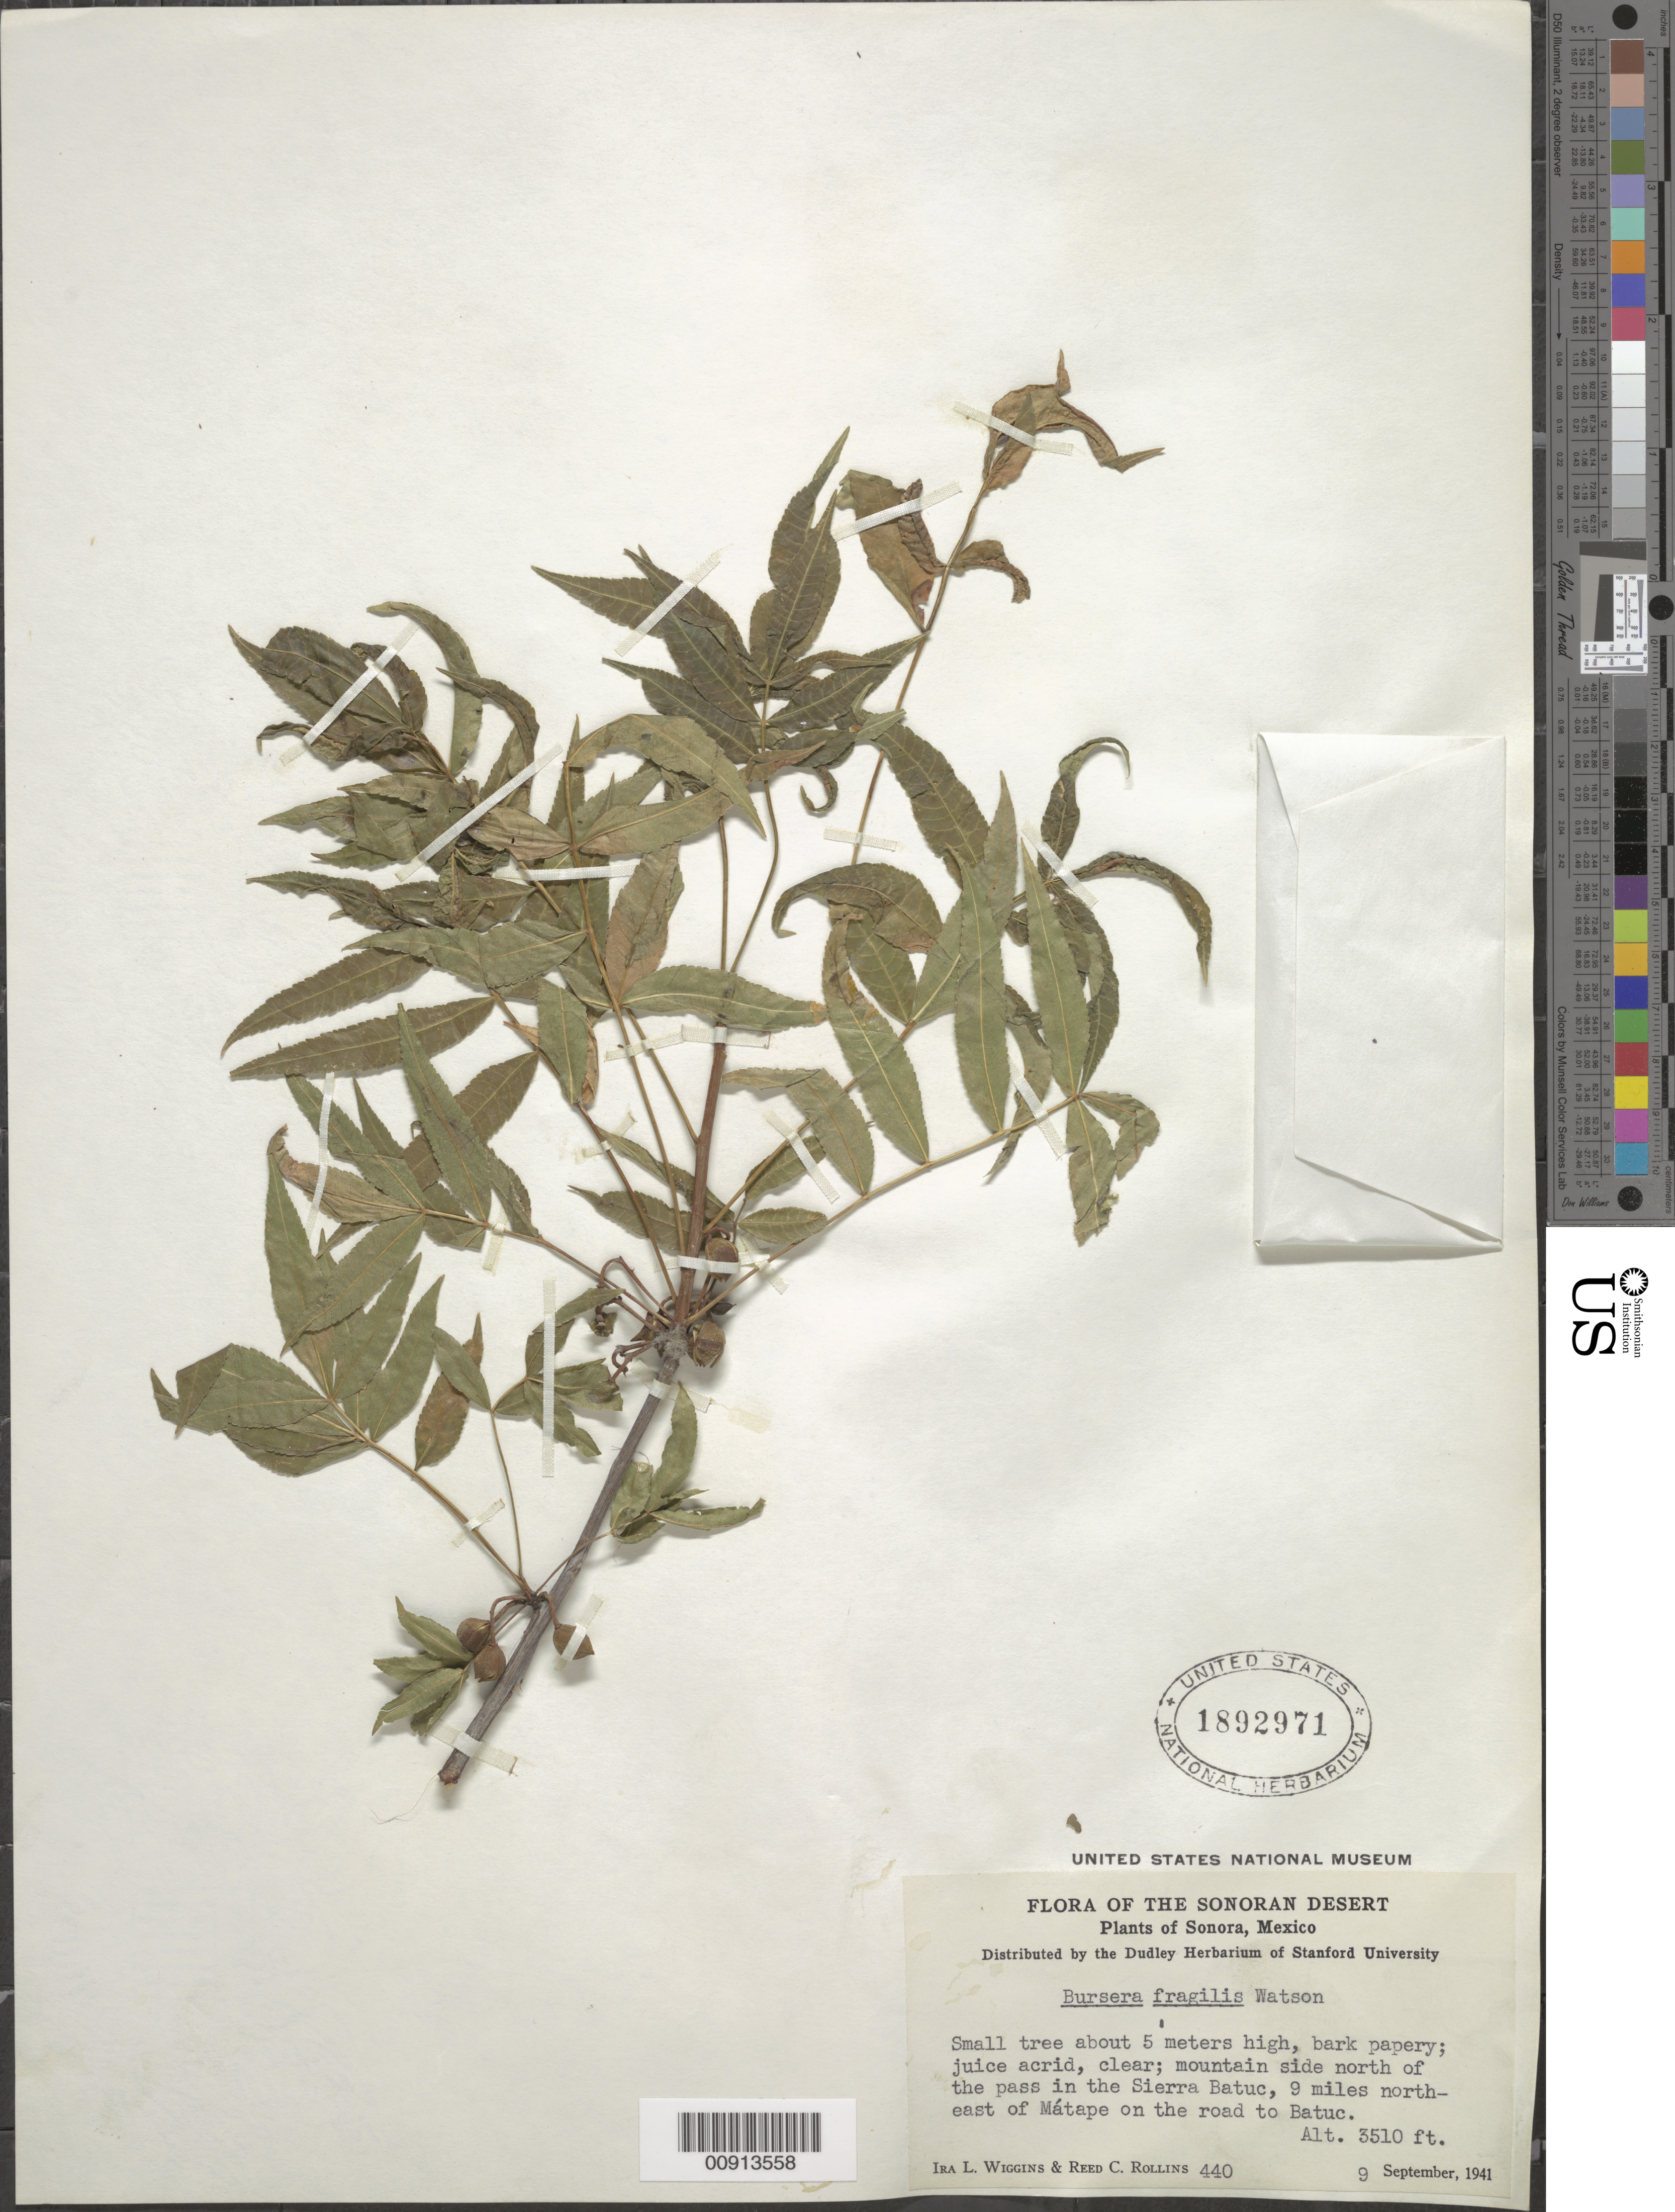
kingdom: Plantae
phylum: Tracheophyta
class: Magnoliopsida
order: Sapindales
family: Burseraceae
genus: Bursera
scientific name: Bursera fragilis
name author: S. Watson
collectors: I. L. Wiggins & R. C. Rollins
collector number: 440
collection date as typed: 09 Sep 1941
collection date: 1941-09-09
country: Mexico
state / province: Sonora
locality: Sonora: Mountain side north of the pass in the Sierra Batuc, 9 miles north-east of Mátape on the road to Batuc.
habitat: Mountain side.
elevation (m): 1070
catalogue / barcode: US 1892971